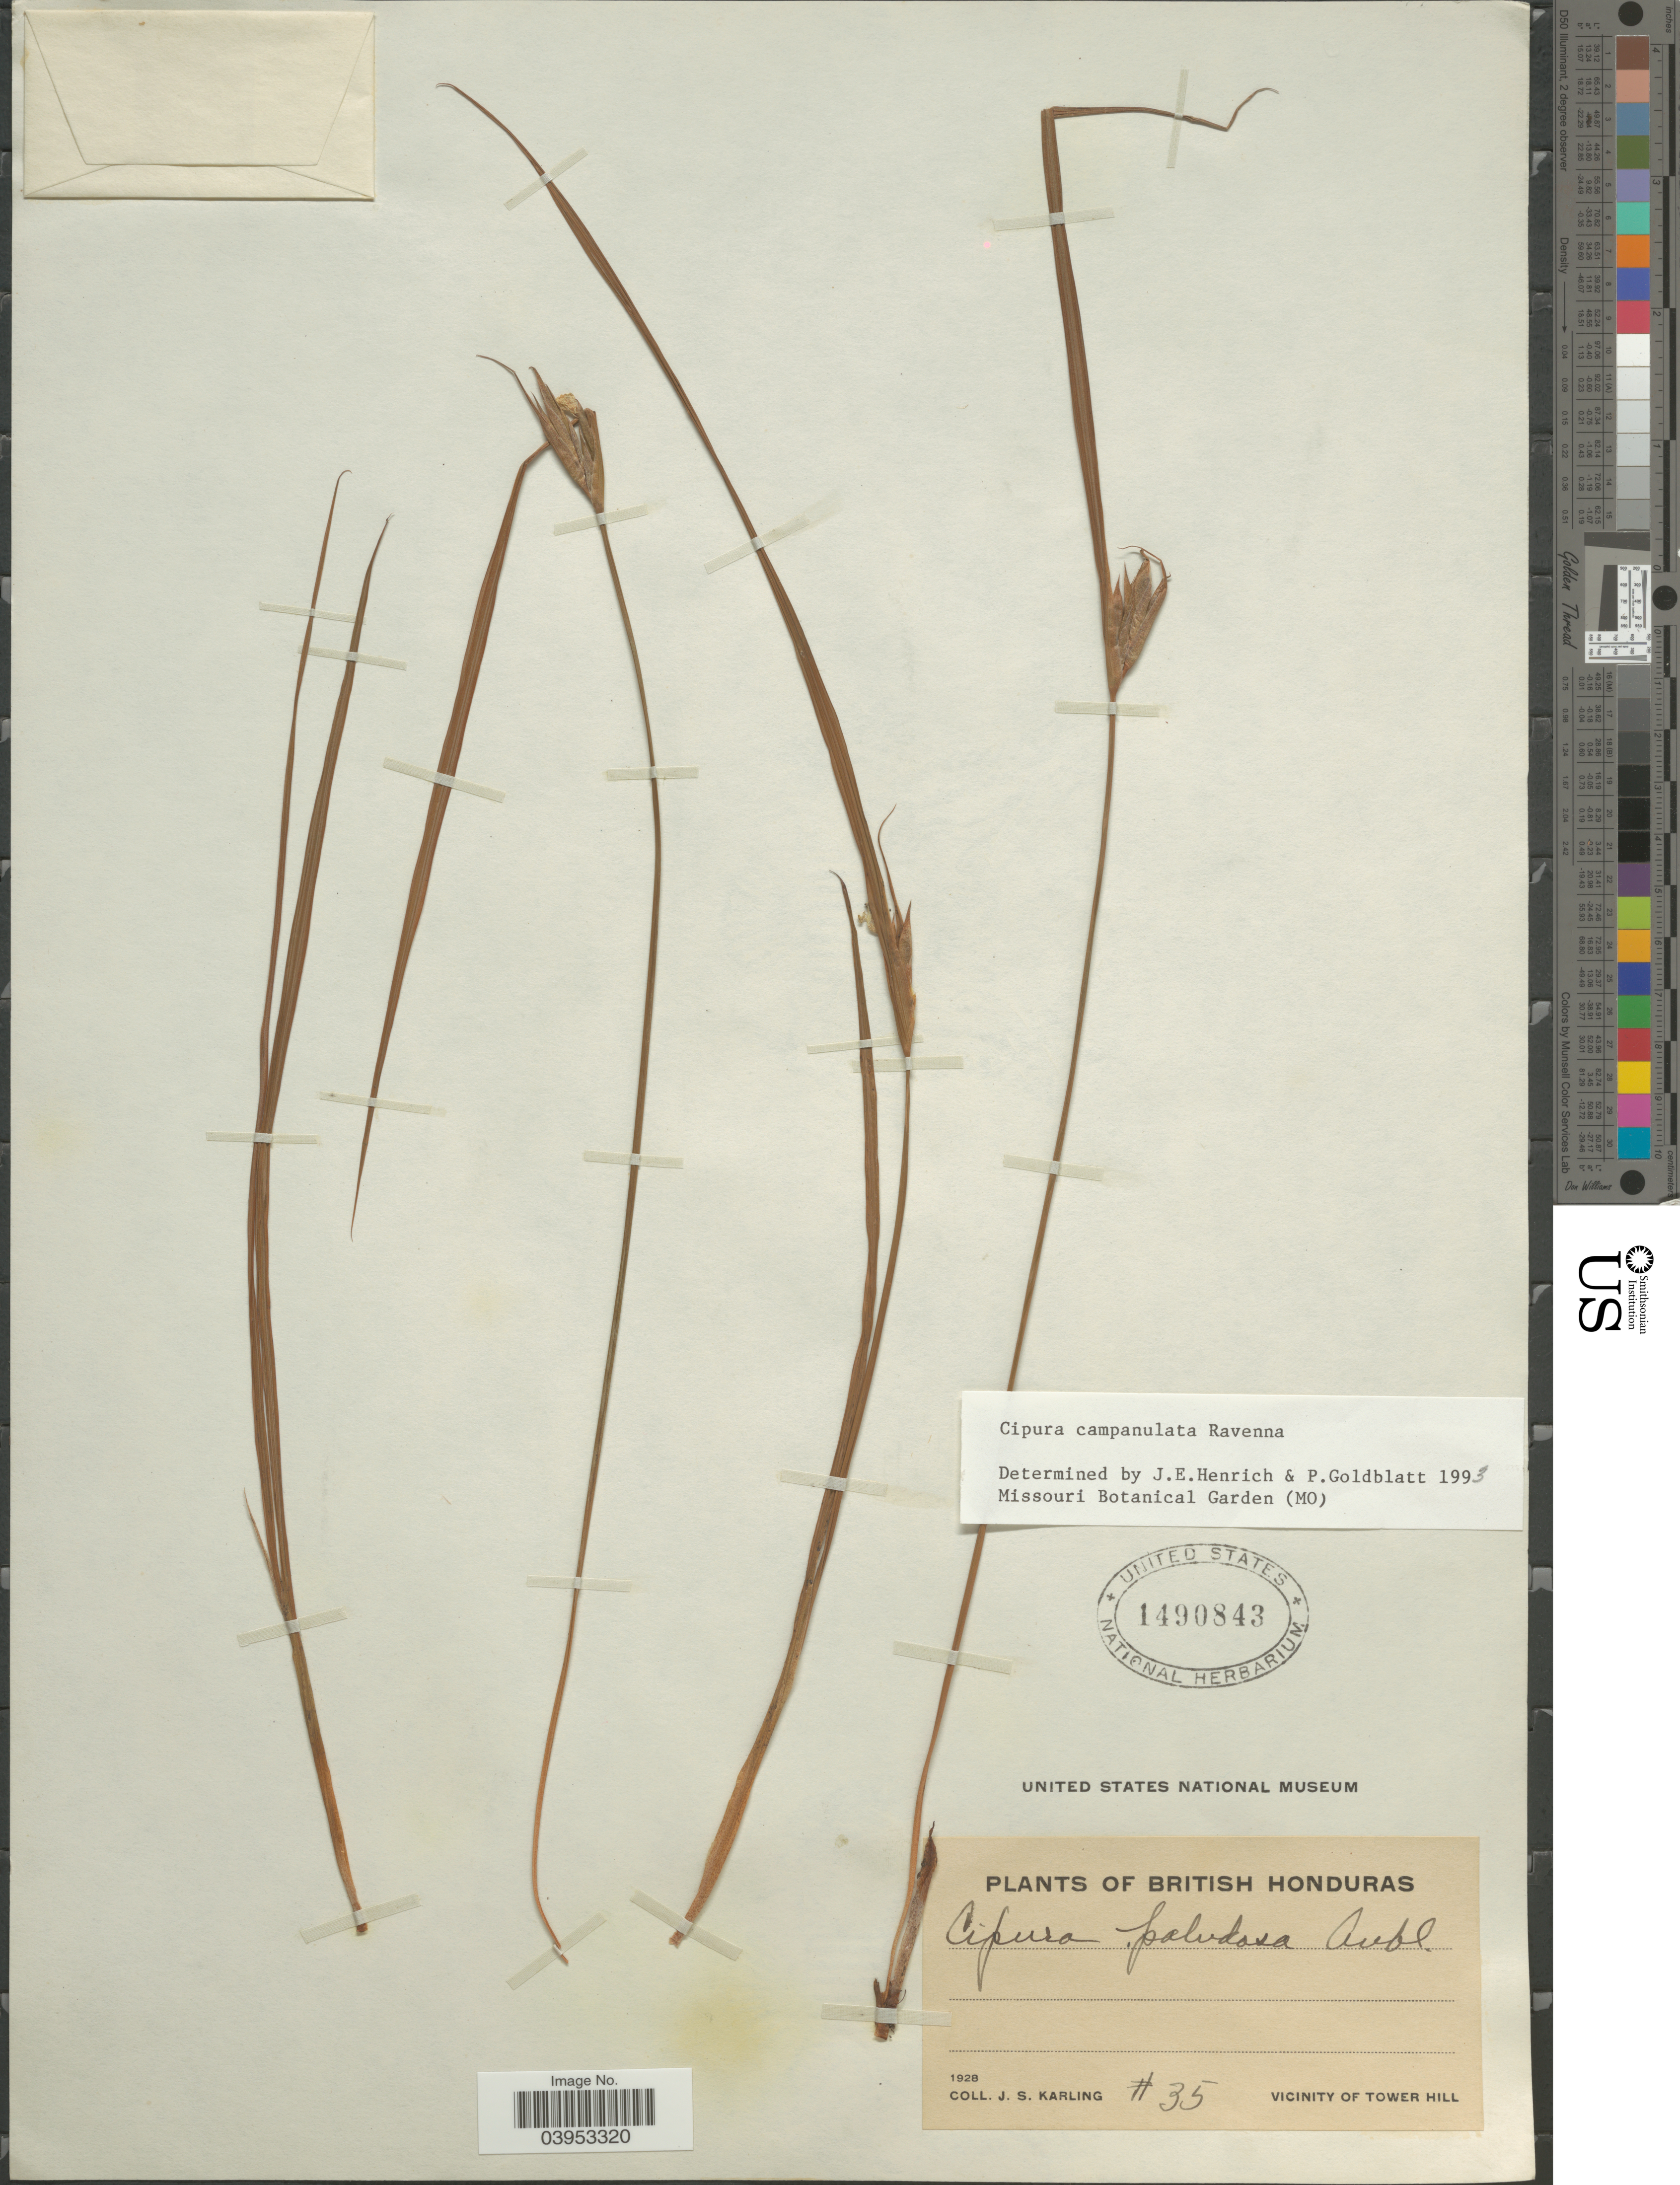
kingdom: Plantae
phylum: Tracheophyta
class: Liliopsida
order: Asparagales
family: Iridaceae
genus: Cipura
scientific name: Cipura campanulata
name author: Ravenna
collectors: J. Karling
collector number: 35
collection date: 1928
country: Belize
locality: British Honduras. Vicinity of Tower Hill.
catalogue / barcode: US 1490843